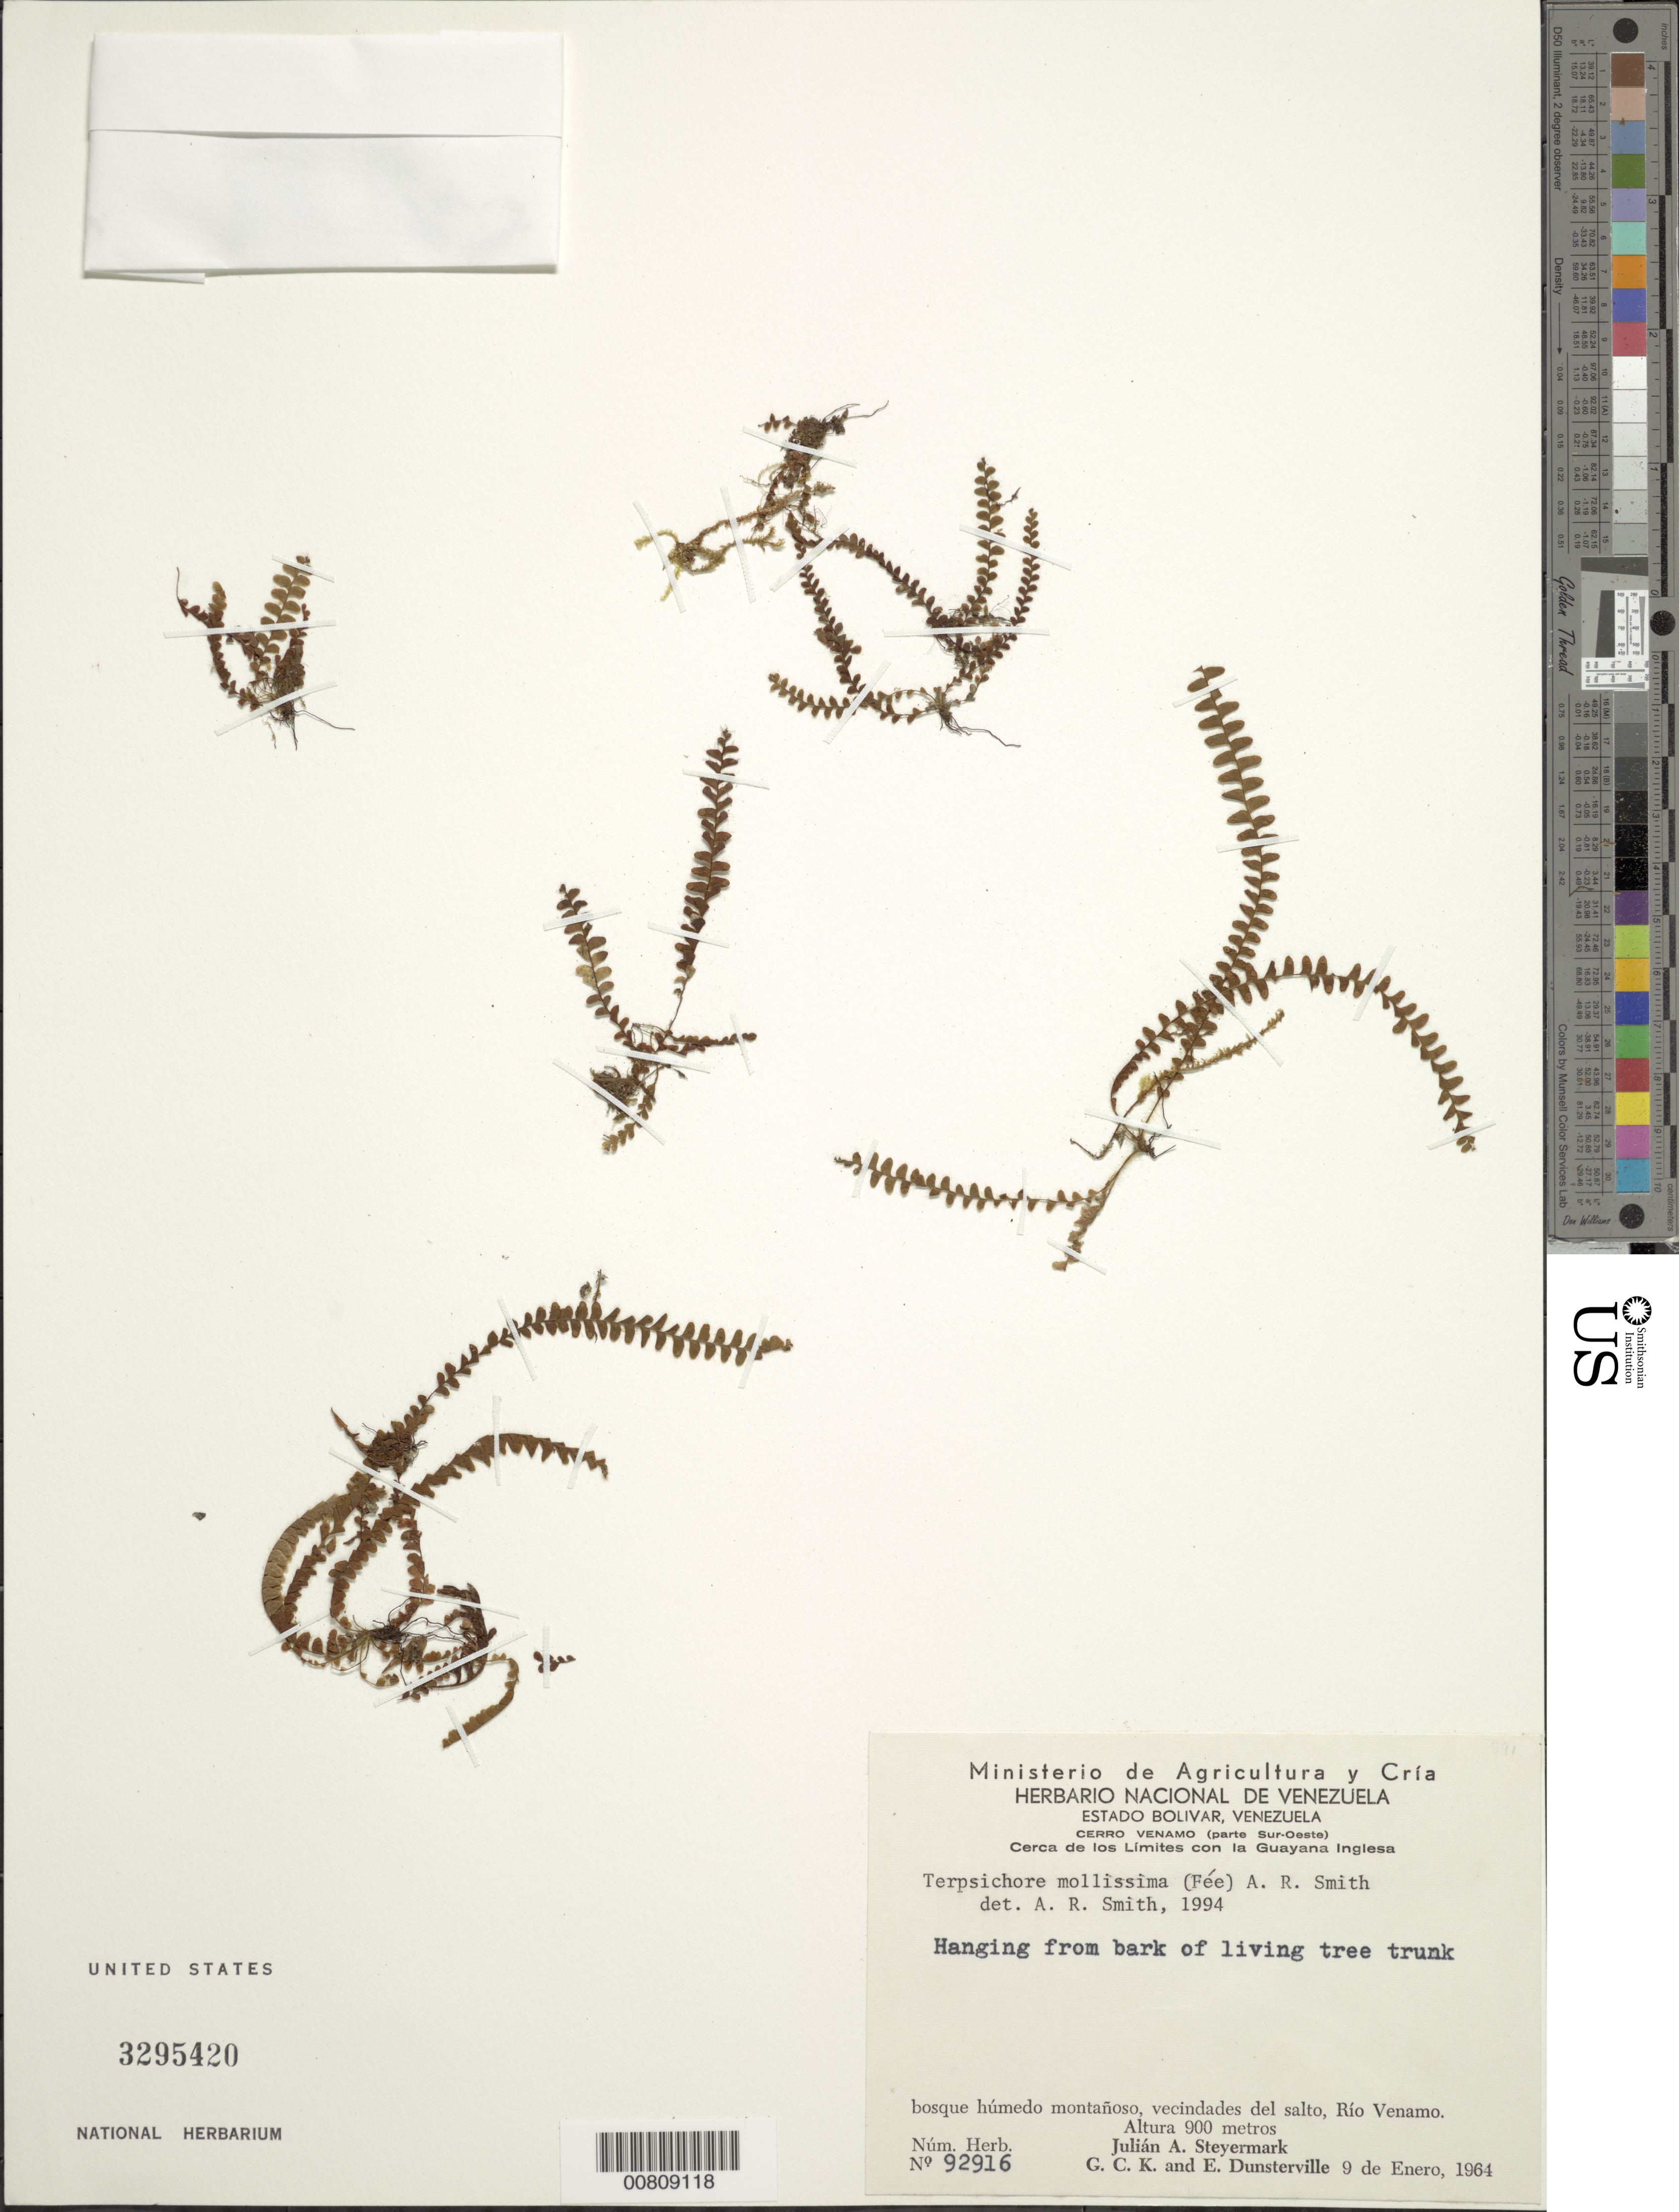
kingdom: Plantae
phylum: Tracheophyta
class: Polypodiopsida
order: Polypodiales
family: Polypodiaceae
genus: Alansmia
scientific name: Alansmia elastica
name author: (Bory ex Willd.) Moguel & M. Kessler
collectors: J. Steyermark, G. C. K. Dunsterville & E. Dunsterville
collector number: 92916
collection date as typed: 9-Jan-64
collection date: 1964-01-09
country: Venezuela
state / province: Bolívar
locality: Cerro Venamo (parte Sur-Oeste), Río Venamo, vecindades del salto, cerca de los límites con la Guayana Inglesa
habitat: Bosque humedo montanoso, vec del salto; hanging from bark of living tree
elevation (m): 900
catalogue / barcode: US 3295420